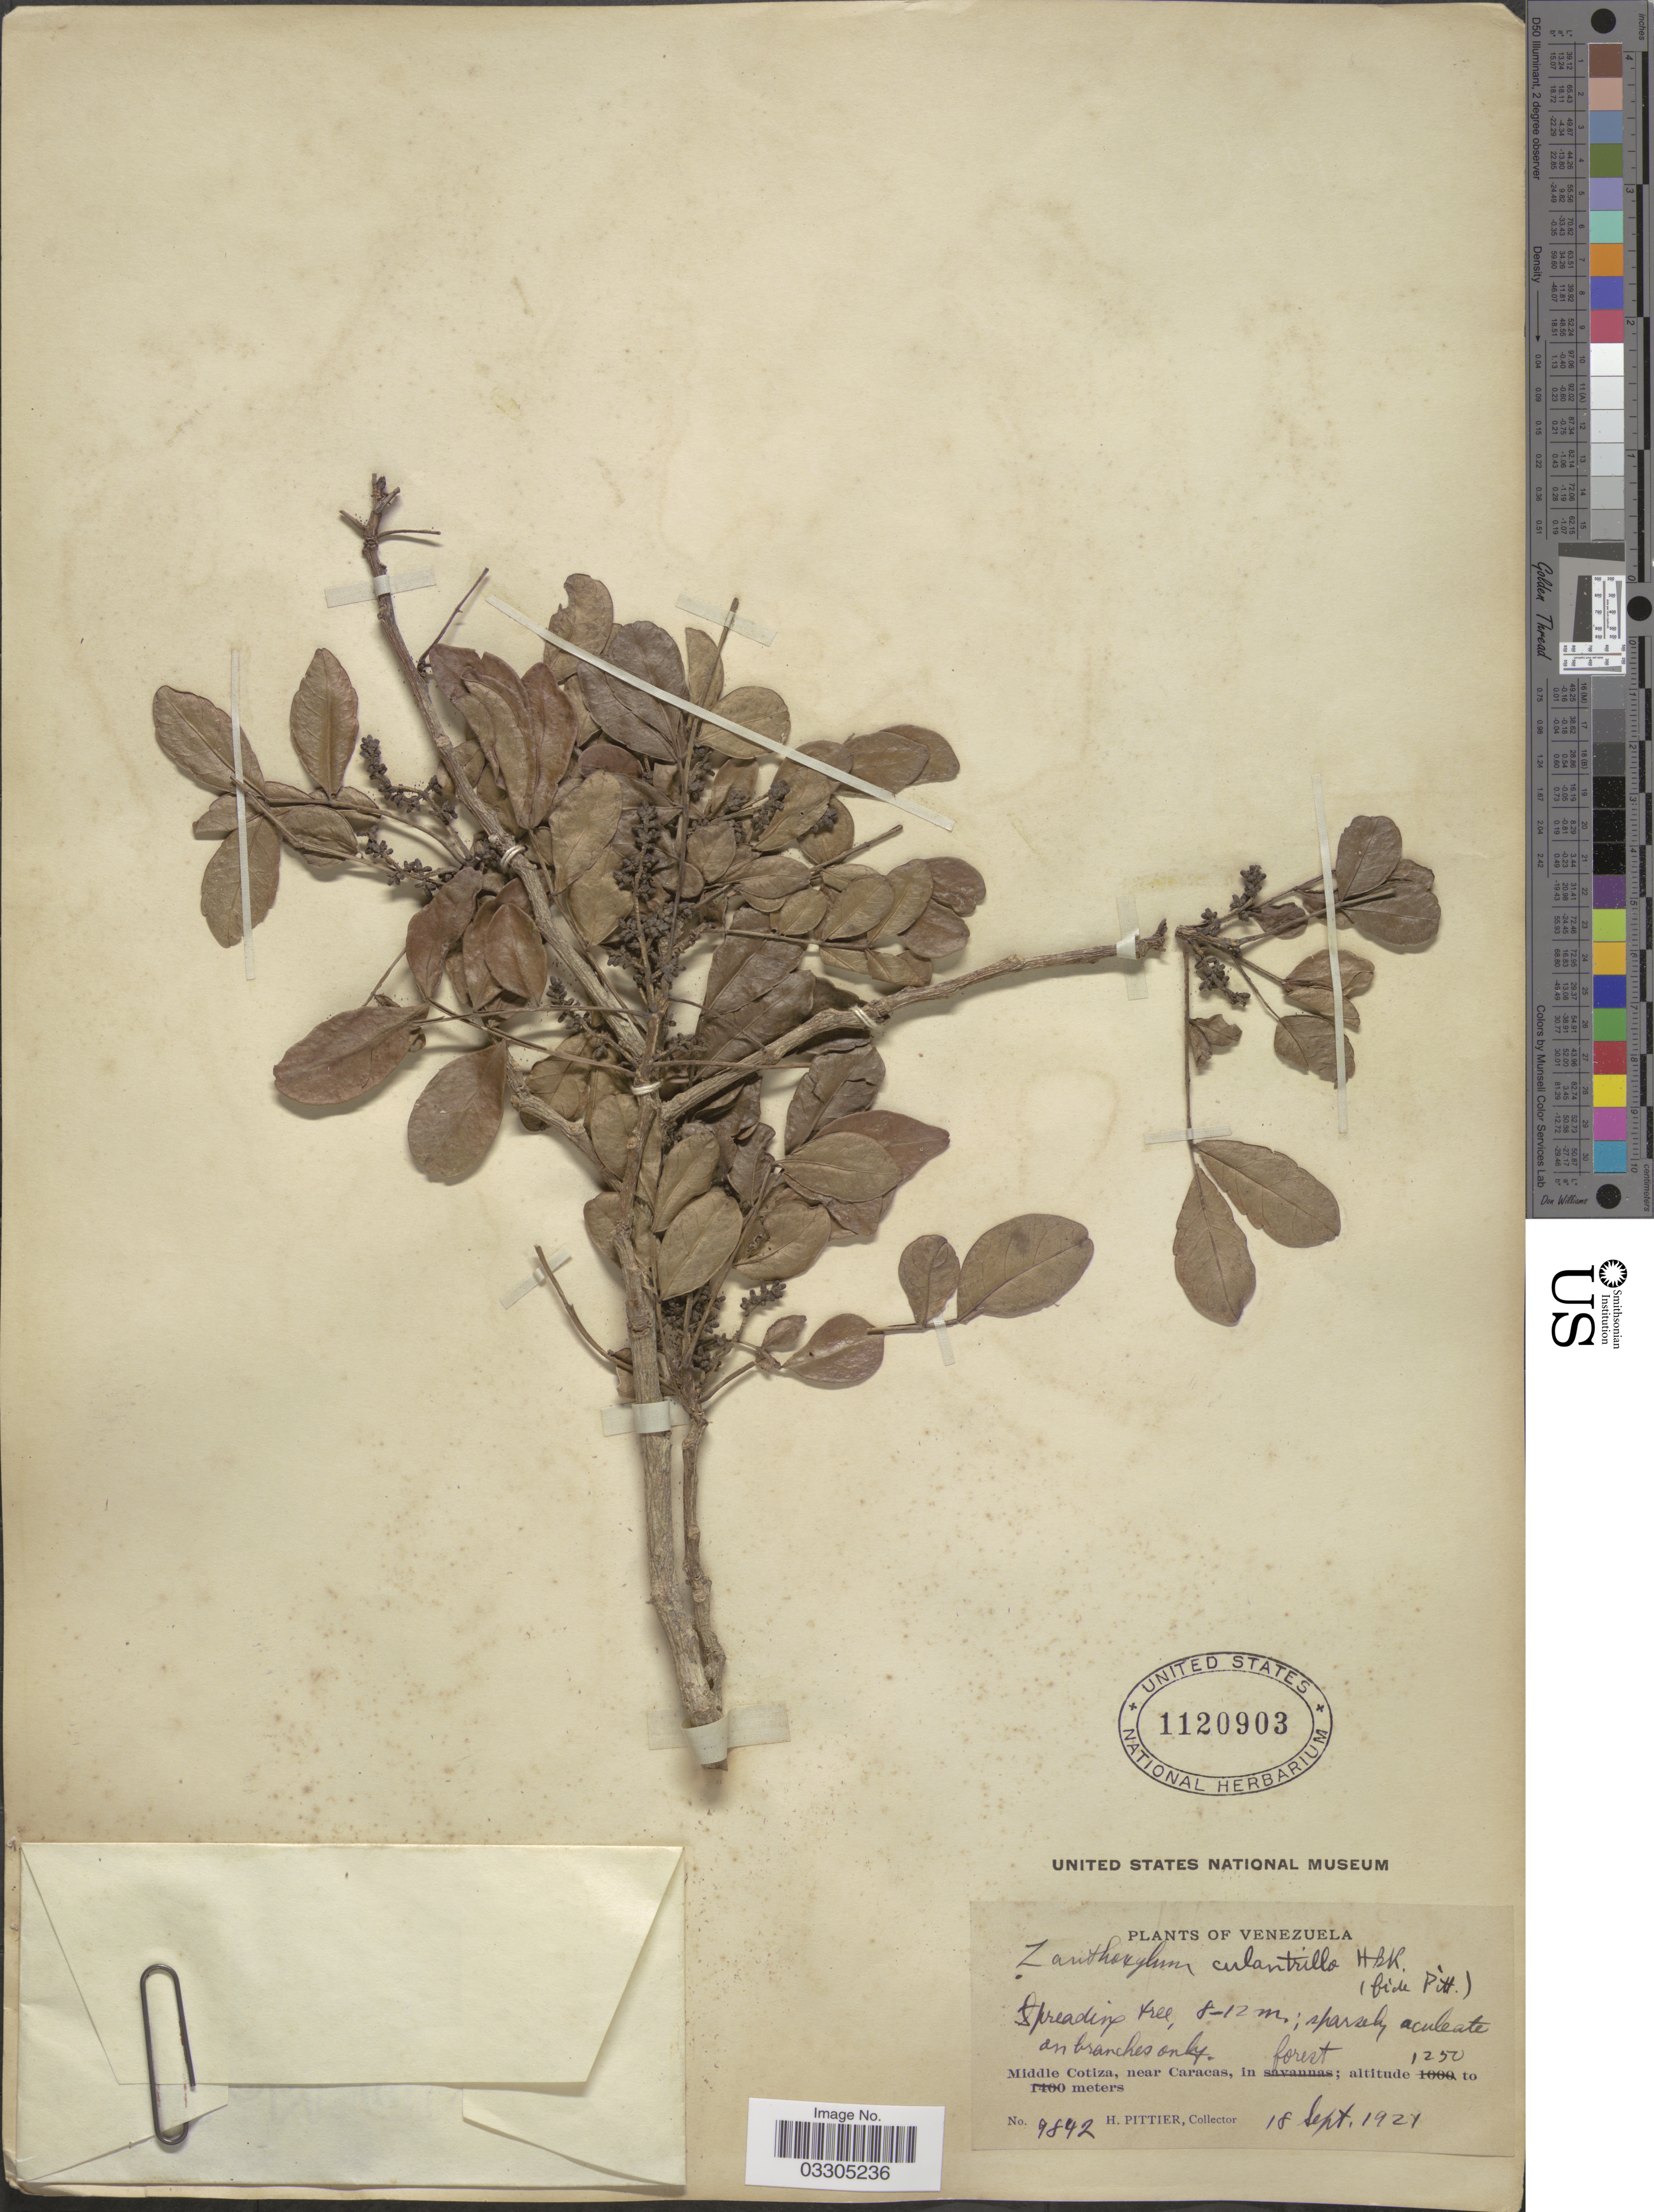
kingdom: Plantae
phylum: Tracheophyta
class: Magnoliopsida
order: Sapindales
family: Rutaceae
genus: Zanthoxylum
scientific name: Zanthoxylum culantrillo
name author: Kunth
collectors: H. F. Pittier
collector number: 9842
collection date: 1921-09-18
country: Venezuela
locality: Middle Cotiza, near Caracas.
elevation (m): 1250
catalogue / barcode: US 1120903